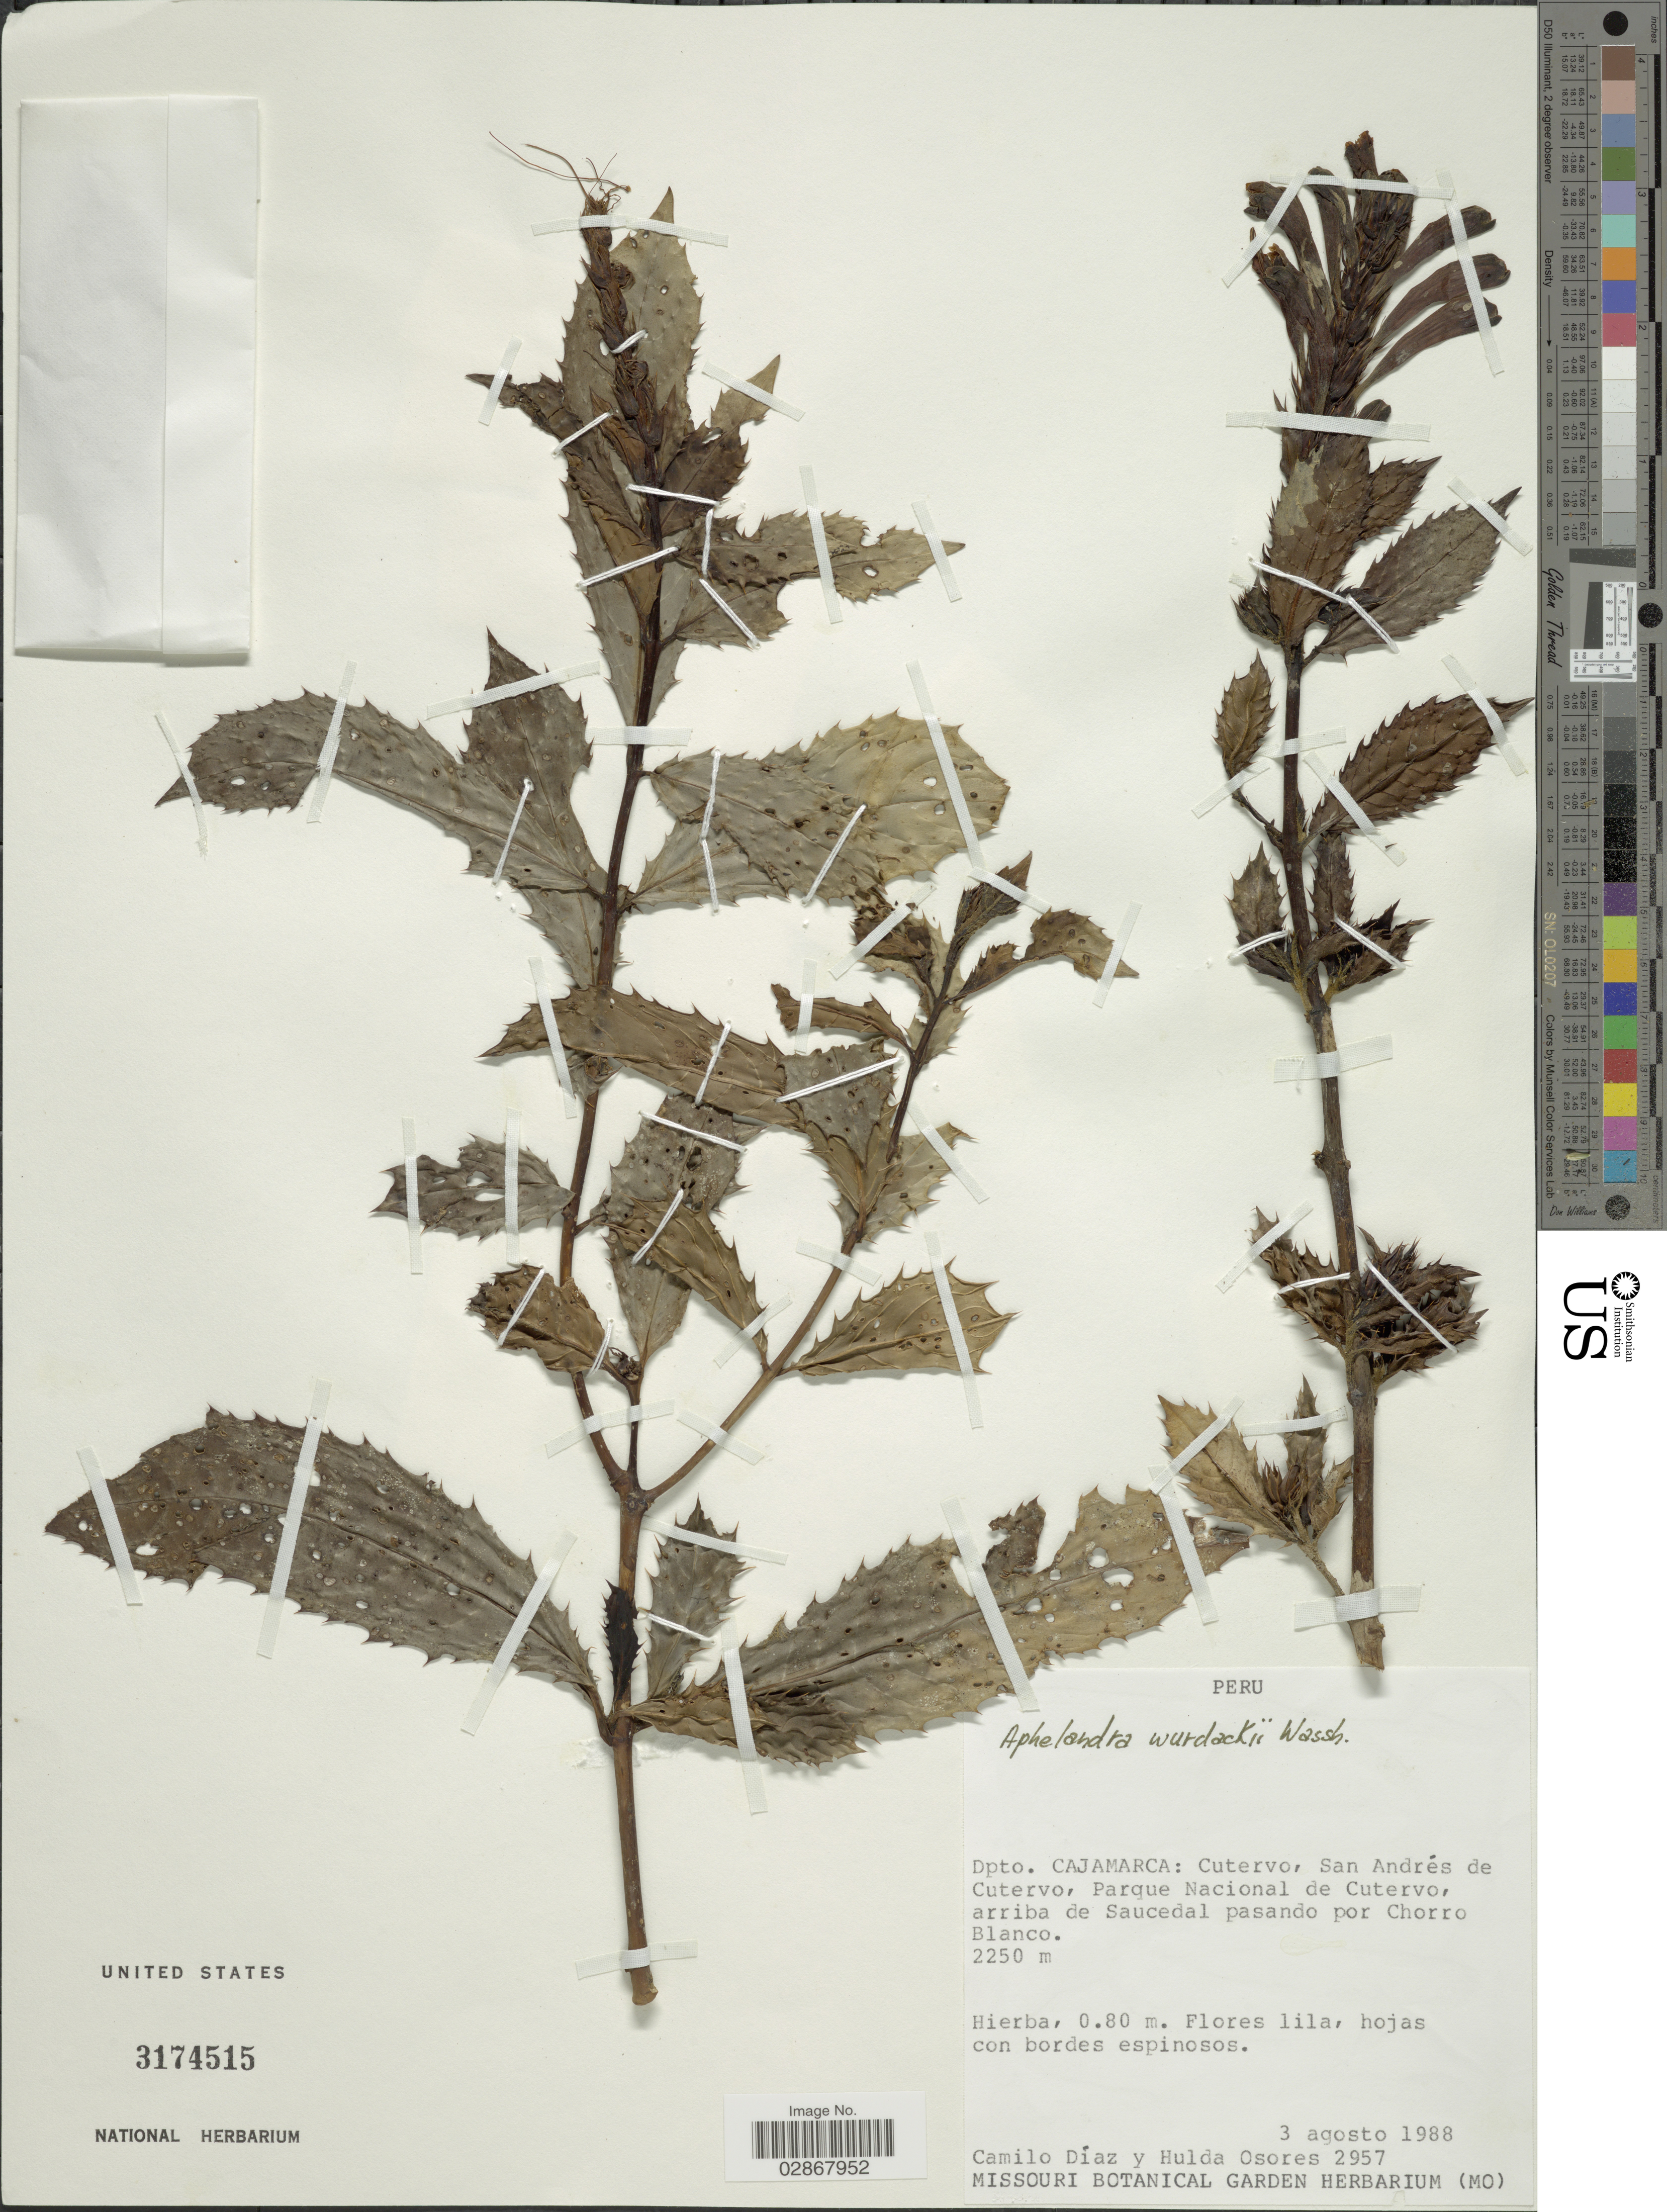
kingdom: Plantae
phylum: Tracheophyta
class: Magnoliopsida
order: Lamiales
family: Acanthaceae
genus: Aphelandra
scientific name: Aphelandra wurdackii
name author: Wassh.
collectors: C. Díaz & H. Osores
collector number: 2957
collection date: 1988-08-03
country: Peru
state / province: Cajamarca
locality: Dpto. Cajamarca: Cutervo, San Andrés de Cutervo, Parque Nacional de Cutervo, arriba de Saucedal pasando por Chorro Blanco.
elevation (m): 2250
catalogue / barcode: US 3174515